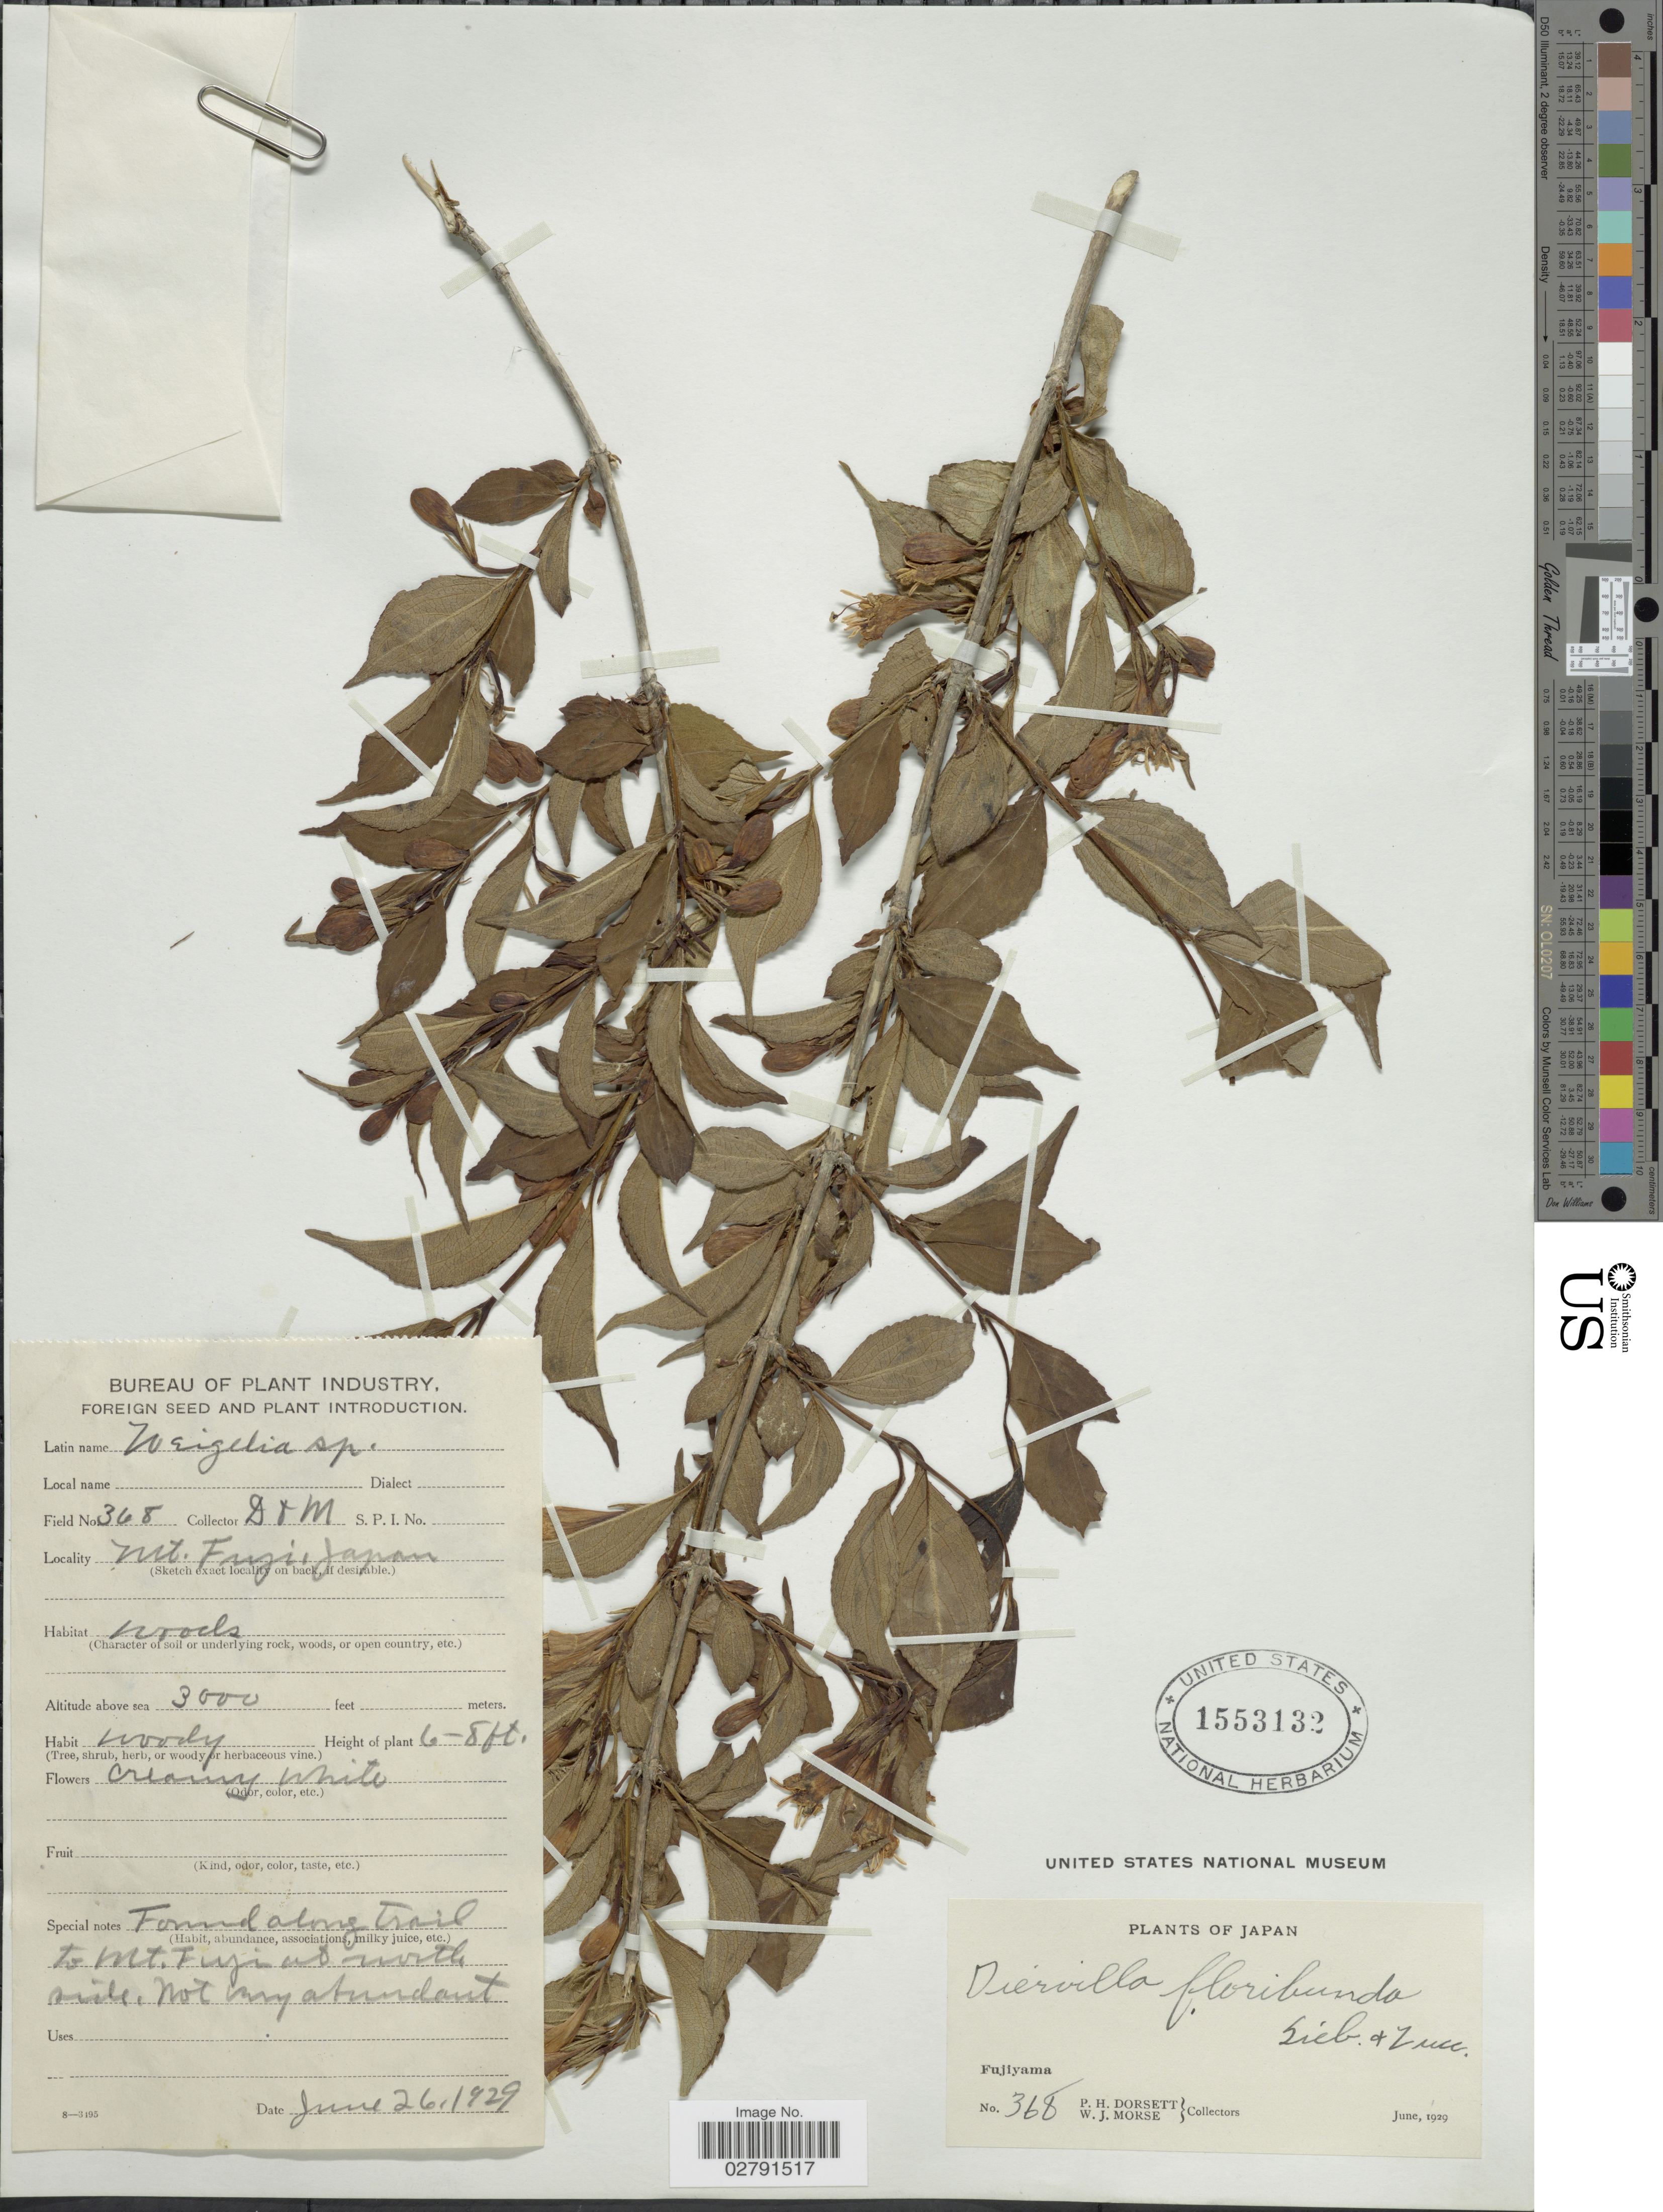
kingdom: Plantae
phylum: Tracheophyta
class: Magnoliopsida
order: Dipsacales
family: Caprifoliaceae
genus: Diervilla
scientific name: Diervilla japonica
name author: (Thunb.) DC.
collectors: P. H. Dorsett & W. J. Morse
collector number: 368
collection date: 1929-06-26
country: Japan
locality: Fujiyama, Mt. Fuyi.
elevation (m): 914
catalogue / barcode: US 1553132